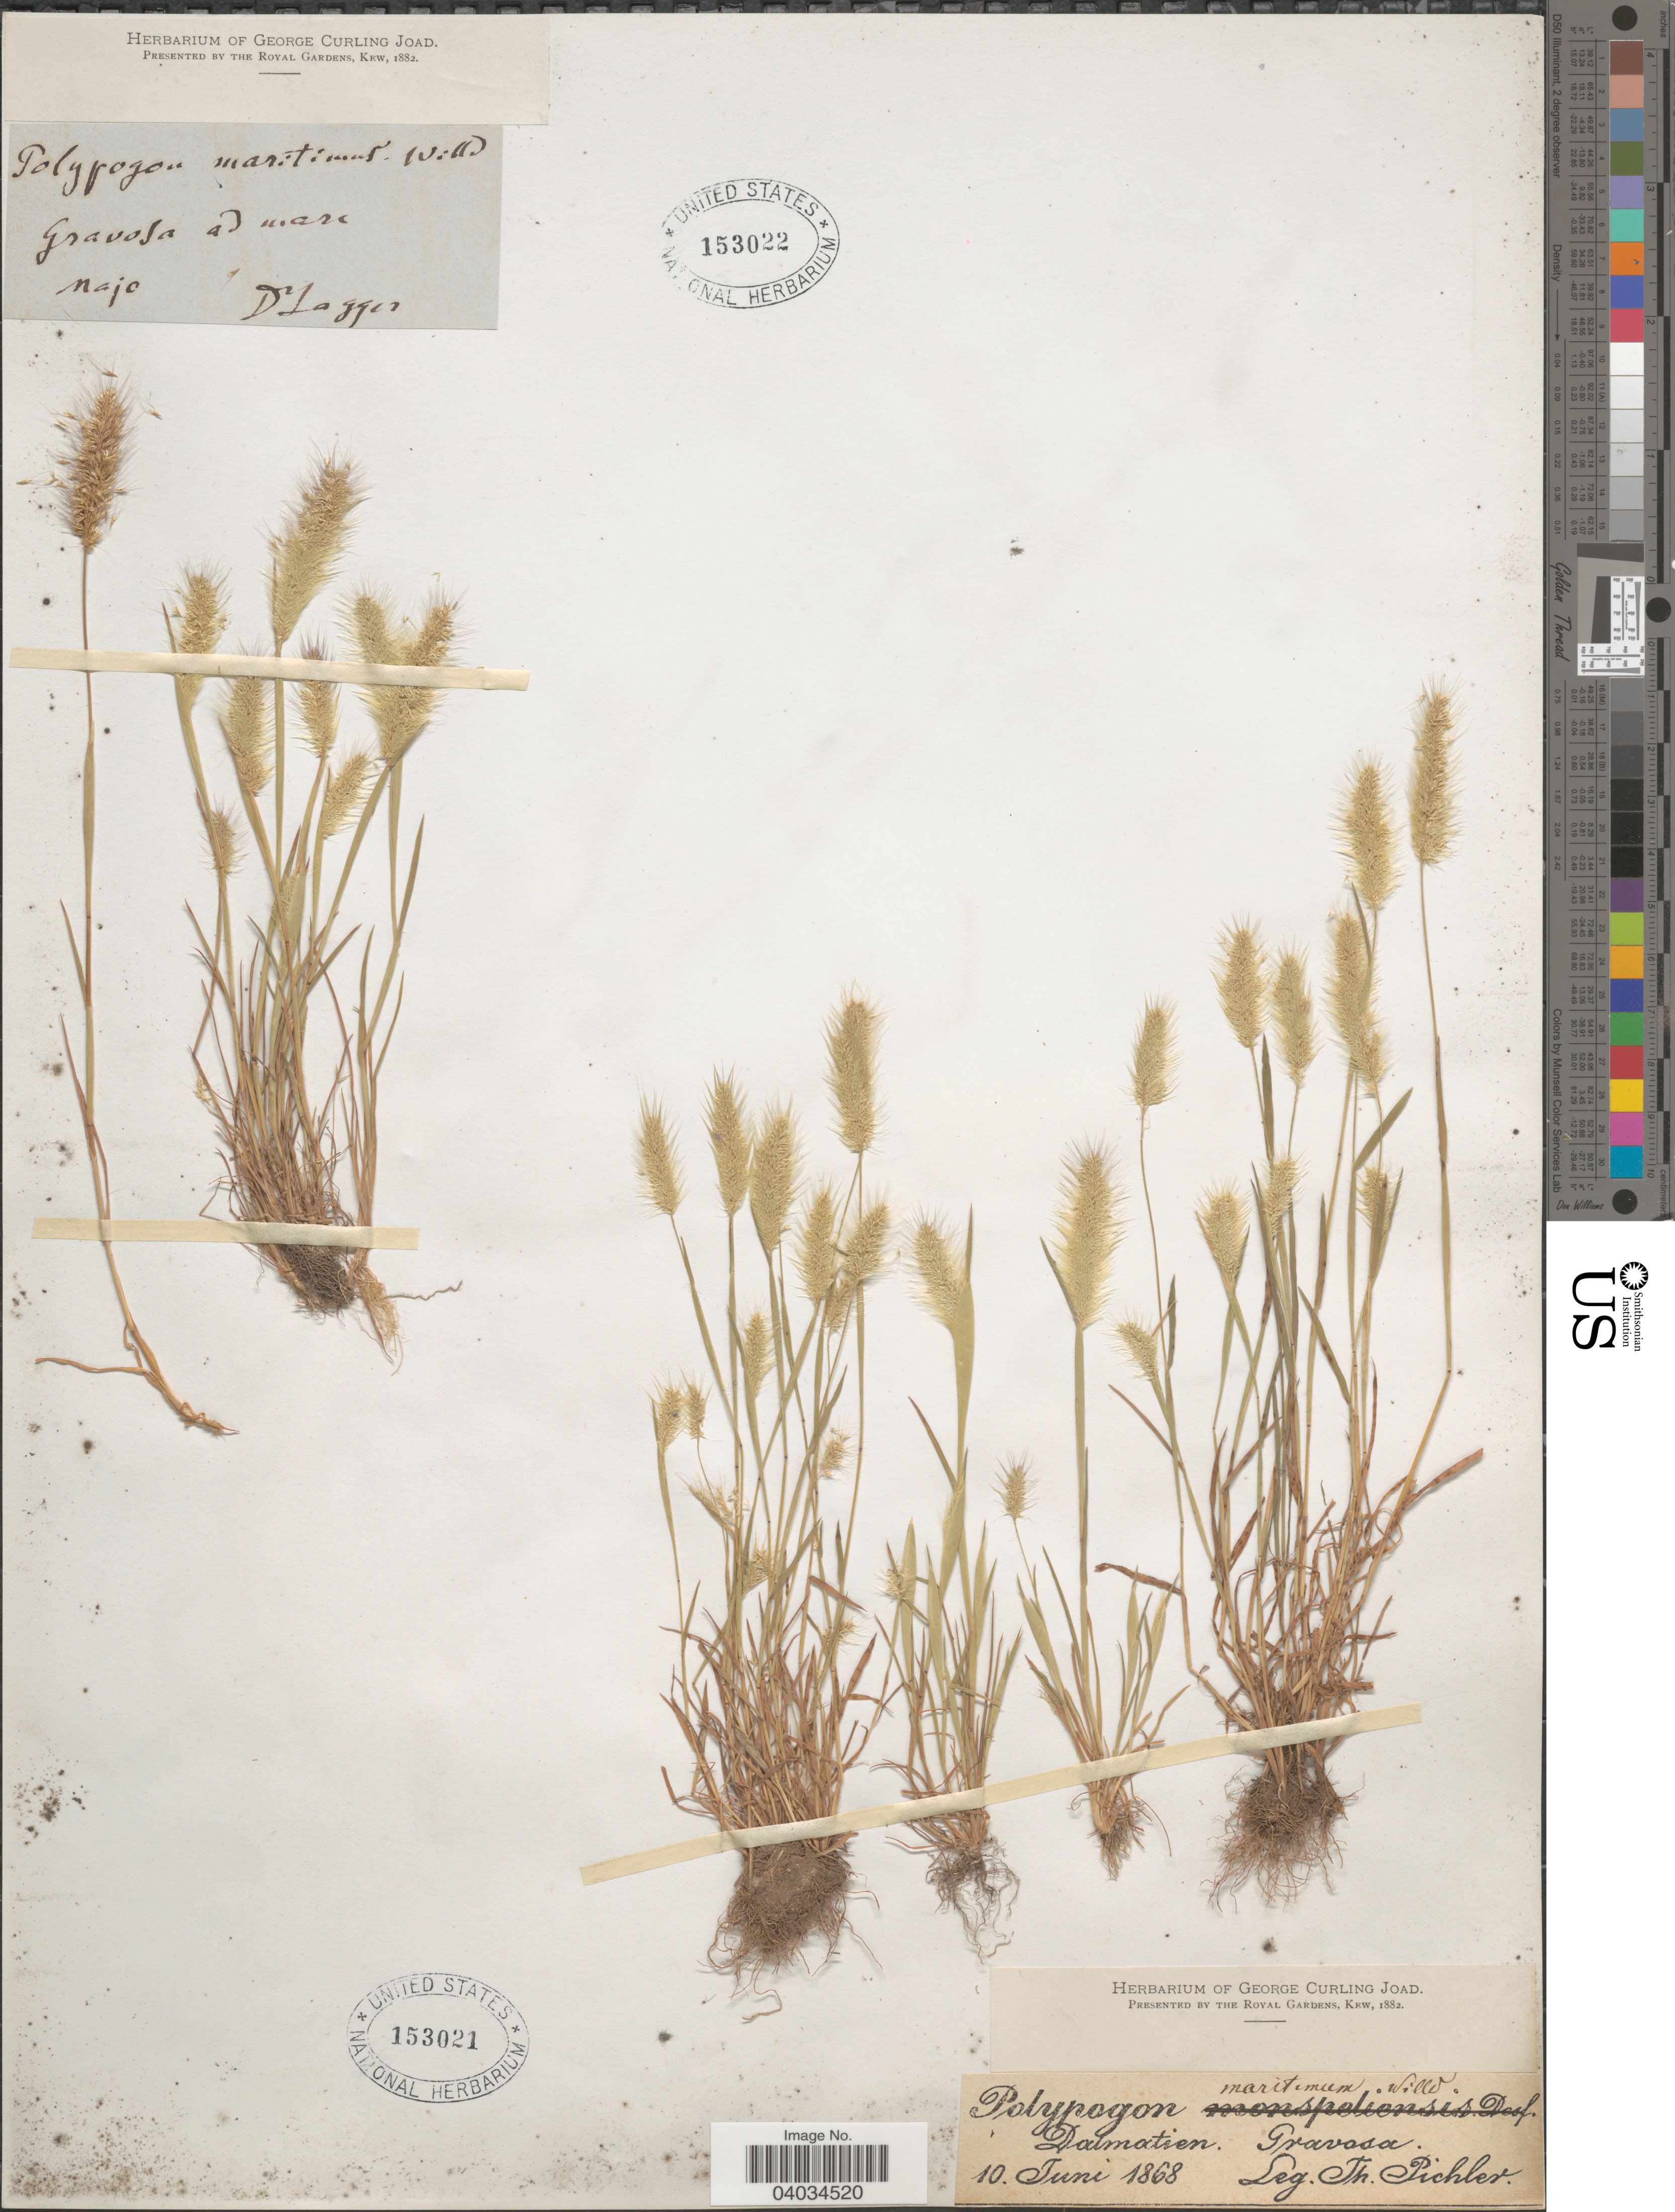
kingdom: Plantae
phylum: Tracheophyta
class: Liliopsida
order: Poales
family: Poaceae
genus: Polypogon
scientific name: Polypogon maritimus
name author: Willd.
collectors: T. Pichler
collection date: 1868-06-10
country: Croatia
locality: Dalmatien. Gravosa.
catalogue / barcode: US 153021-2